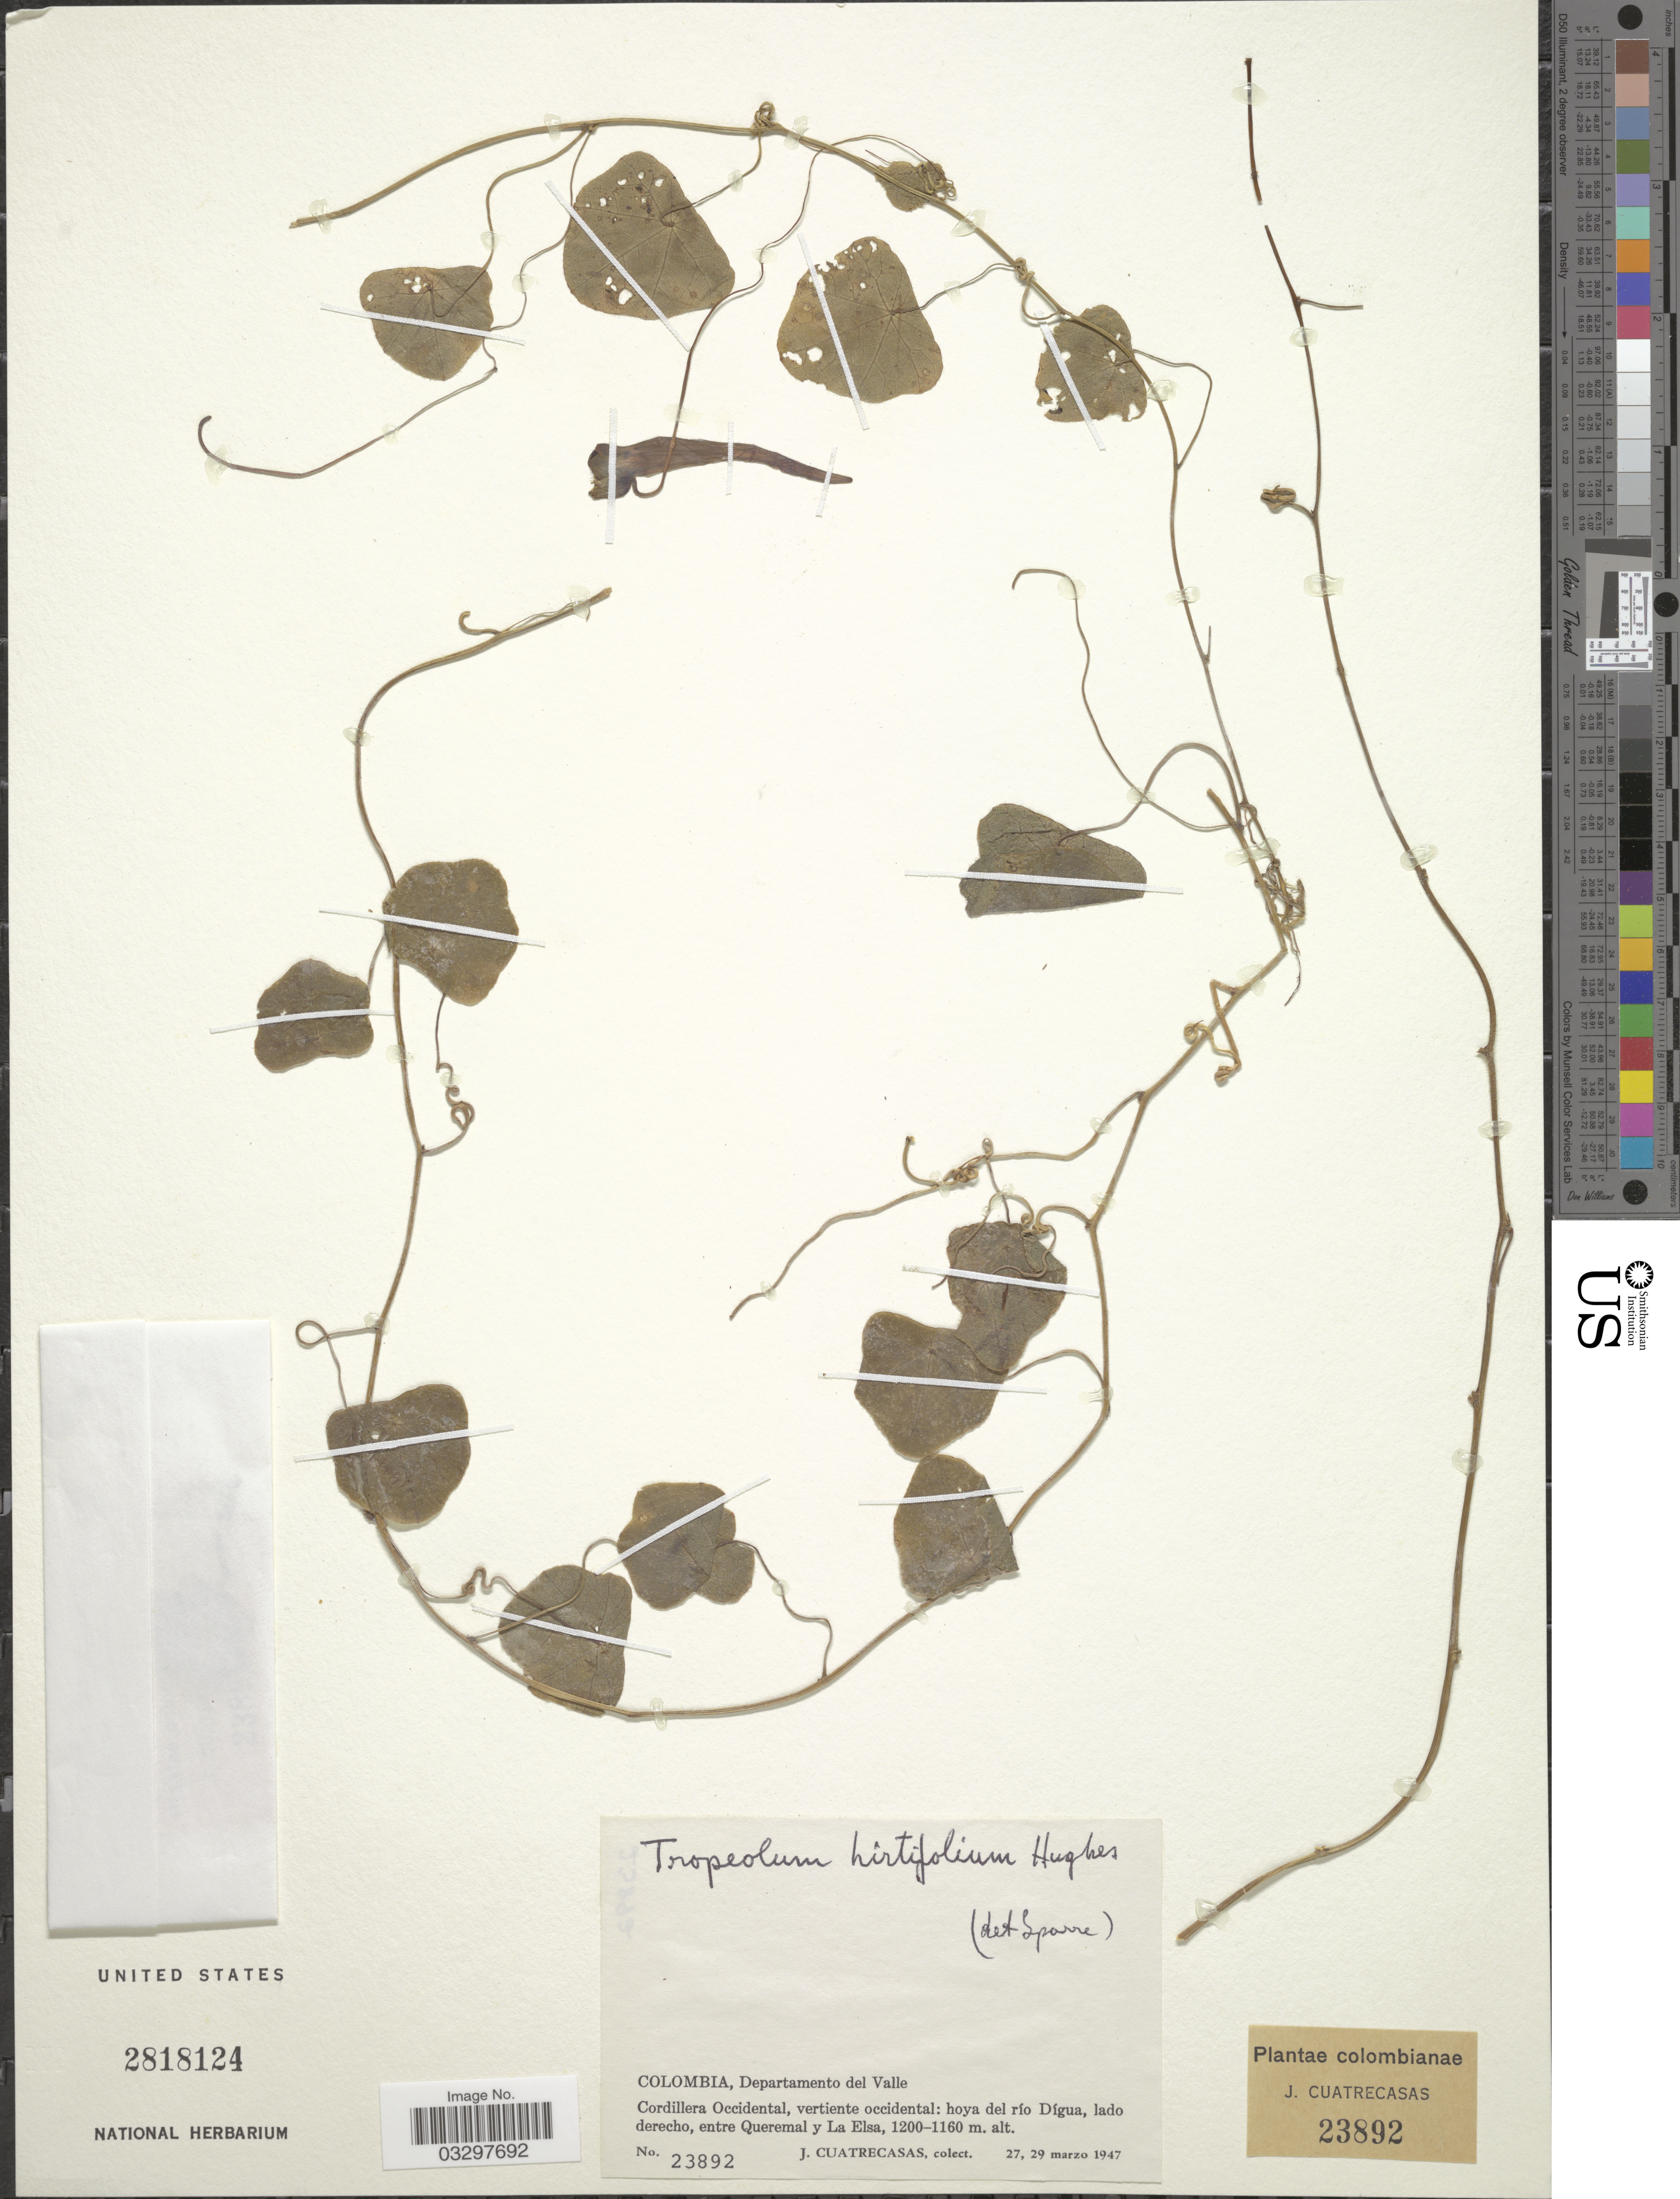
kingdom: Plantae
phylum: Tracheophyta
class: Magnoliopsida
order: Brassicales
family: Tropaeolaceae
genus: Tropaeolum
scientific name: Tropaeolum hirtifolium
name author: Hughes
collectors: J. Cuatrecasas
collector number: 23892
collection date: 1947-03-27/1947-03-29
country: Colombia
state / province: Valle del Cauca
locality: Departamento del Valle. Cordillera Occidental, vertiente occidental: hoya del río Dígua, lado derecho, entre Queremal y Las Elsa.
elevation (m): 1160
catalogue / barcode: US 2818124